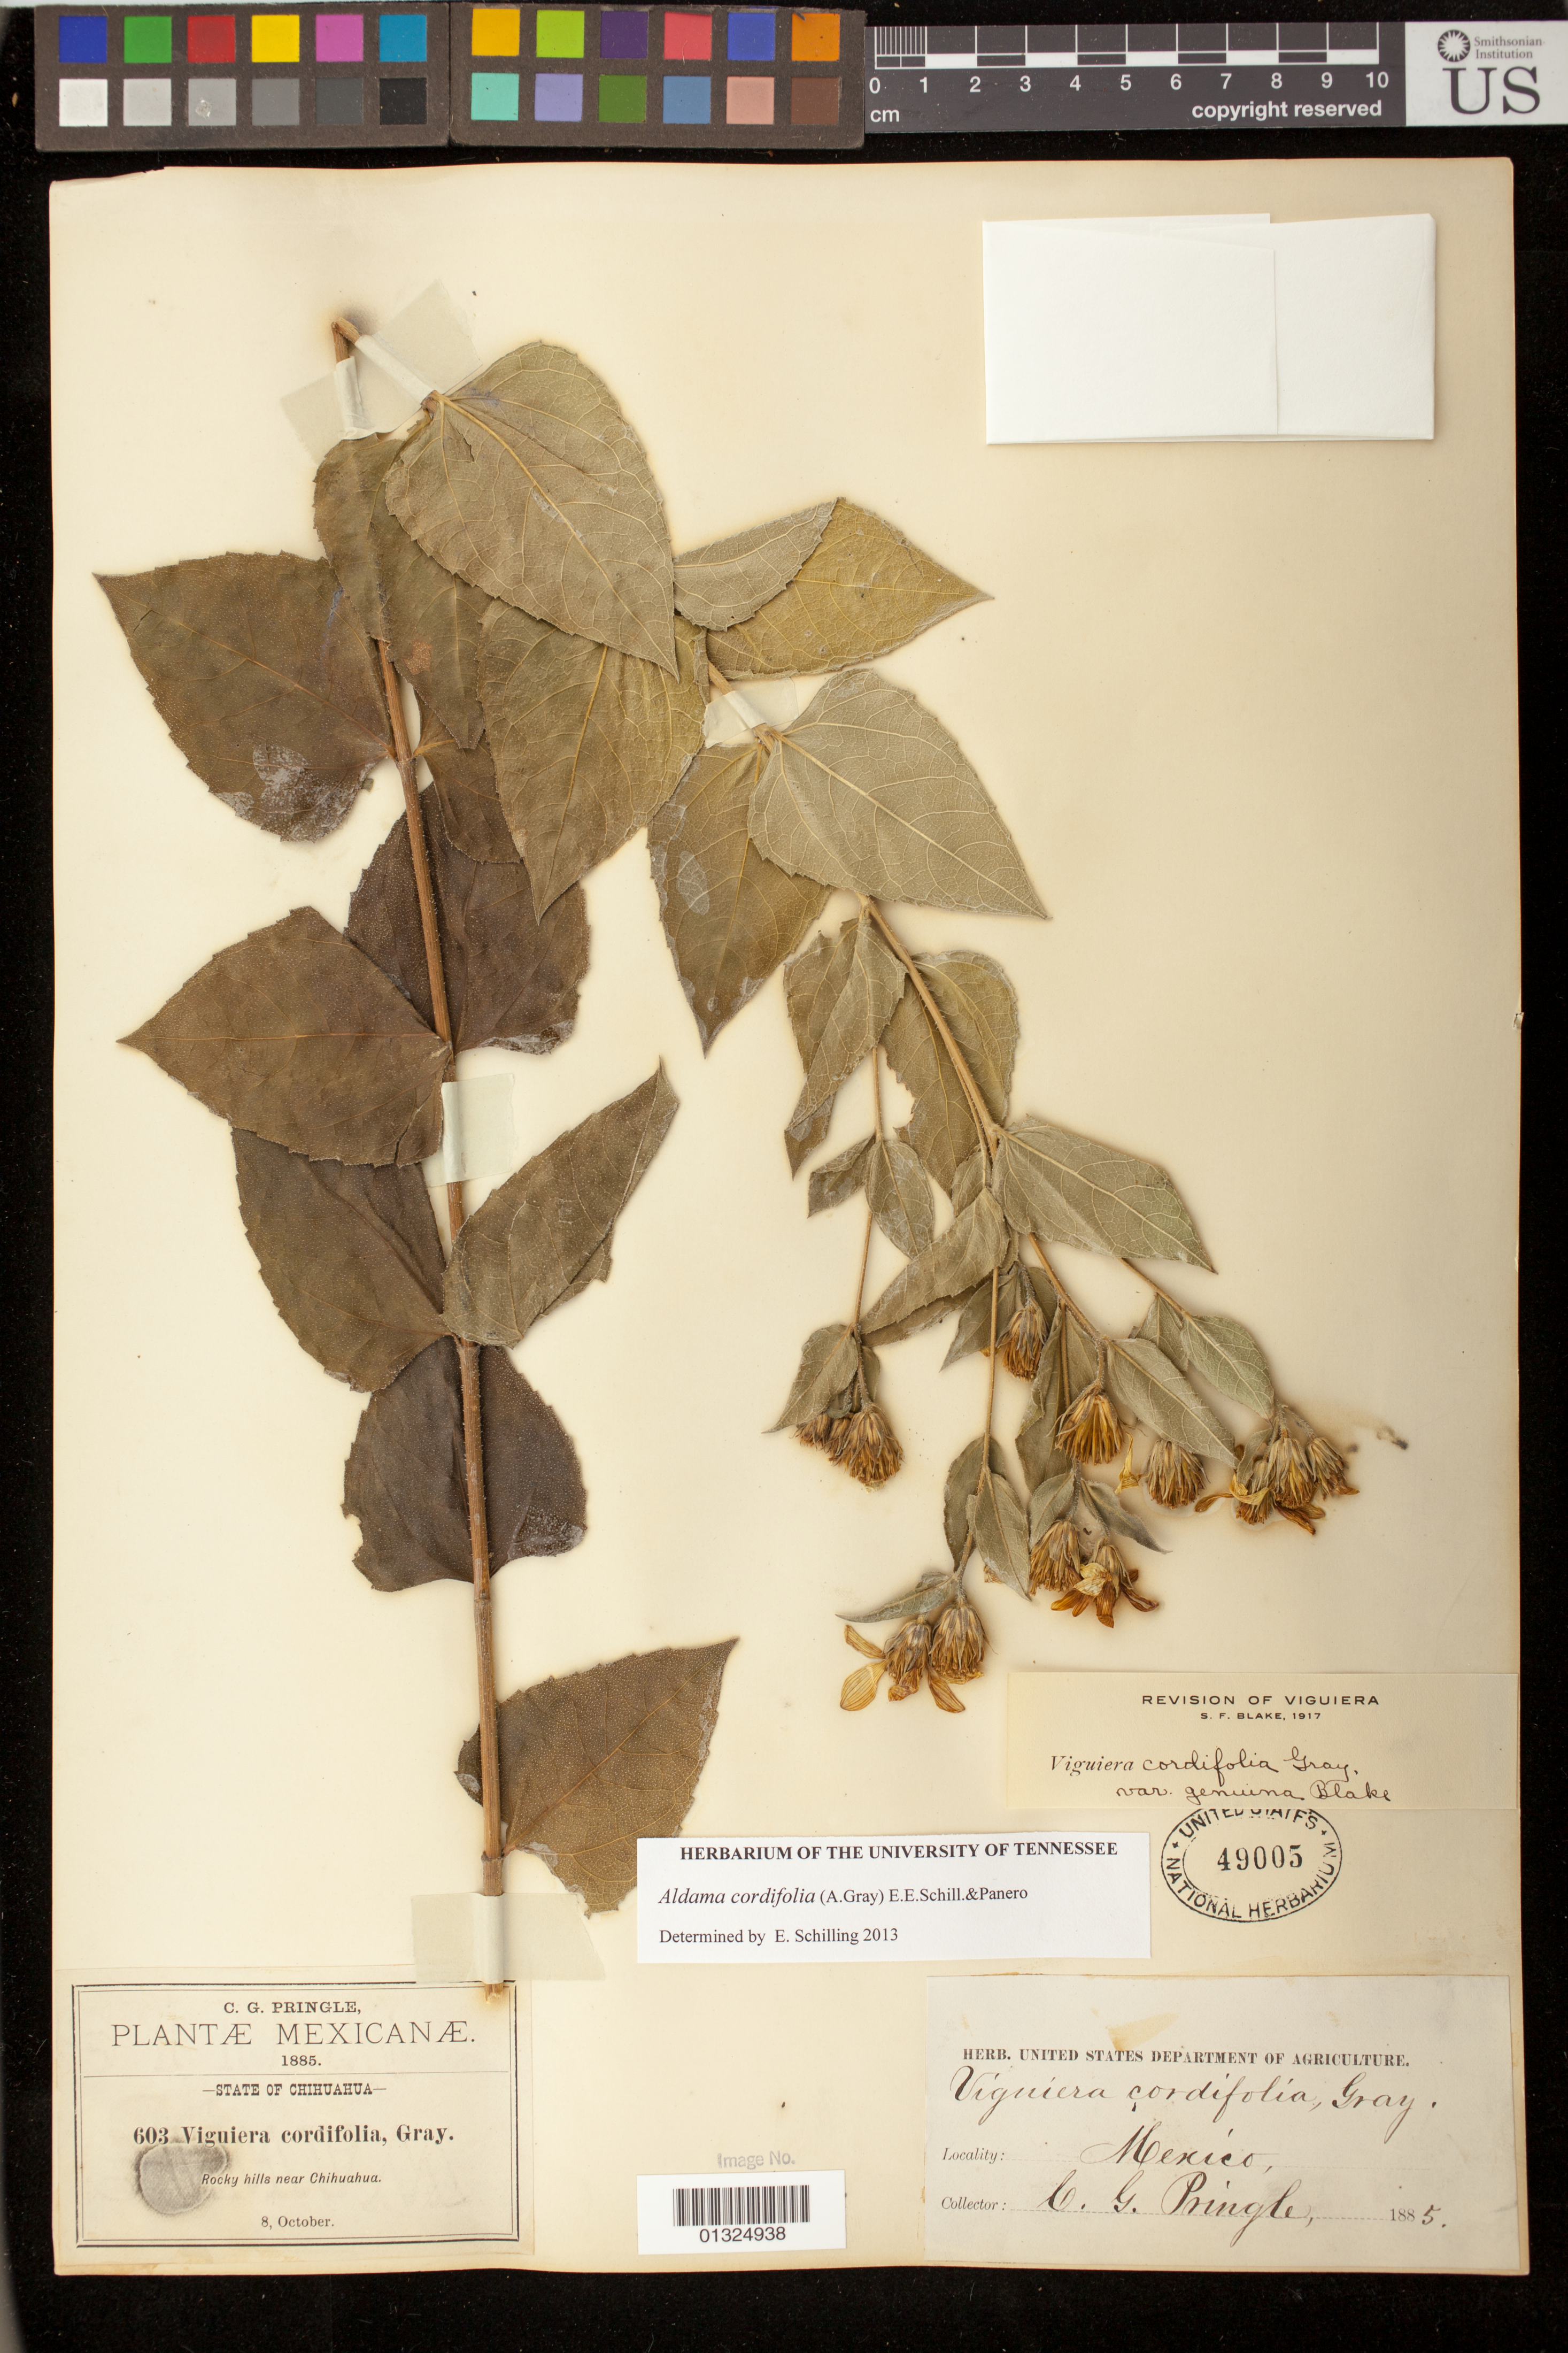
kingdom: Plantae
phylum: Tracheophyta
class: Magnoliopsida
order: Asterales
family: Asteraceae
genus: Aldama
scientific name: Aldama cordifolia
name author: (A. Gray) E.E. Schill. & Panero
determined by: Schilling, E. E.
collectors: C. G. Pringle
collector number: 603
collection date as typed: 8 Oct 1885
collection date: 1885-10-08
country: Mexico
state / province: Chihuahua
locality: Rocky hills near Chihuahua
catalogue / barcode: US 49005